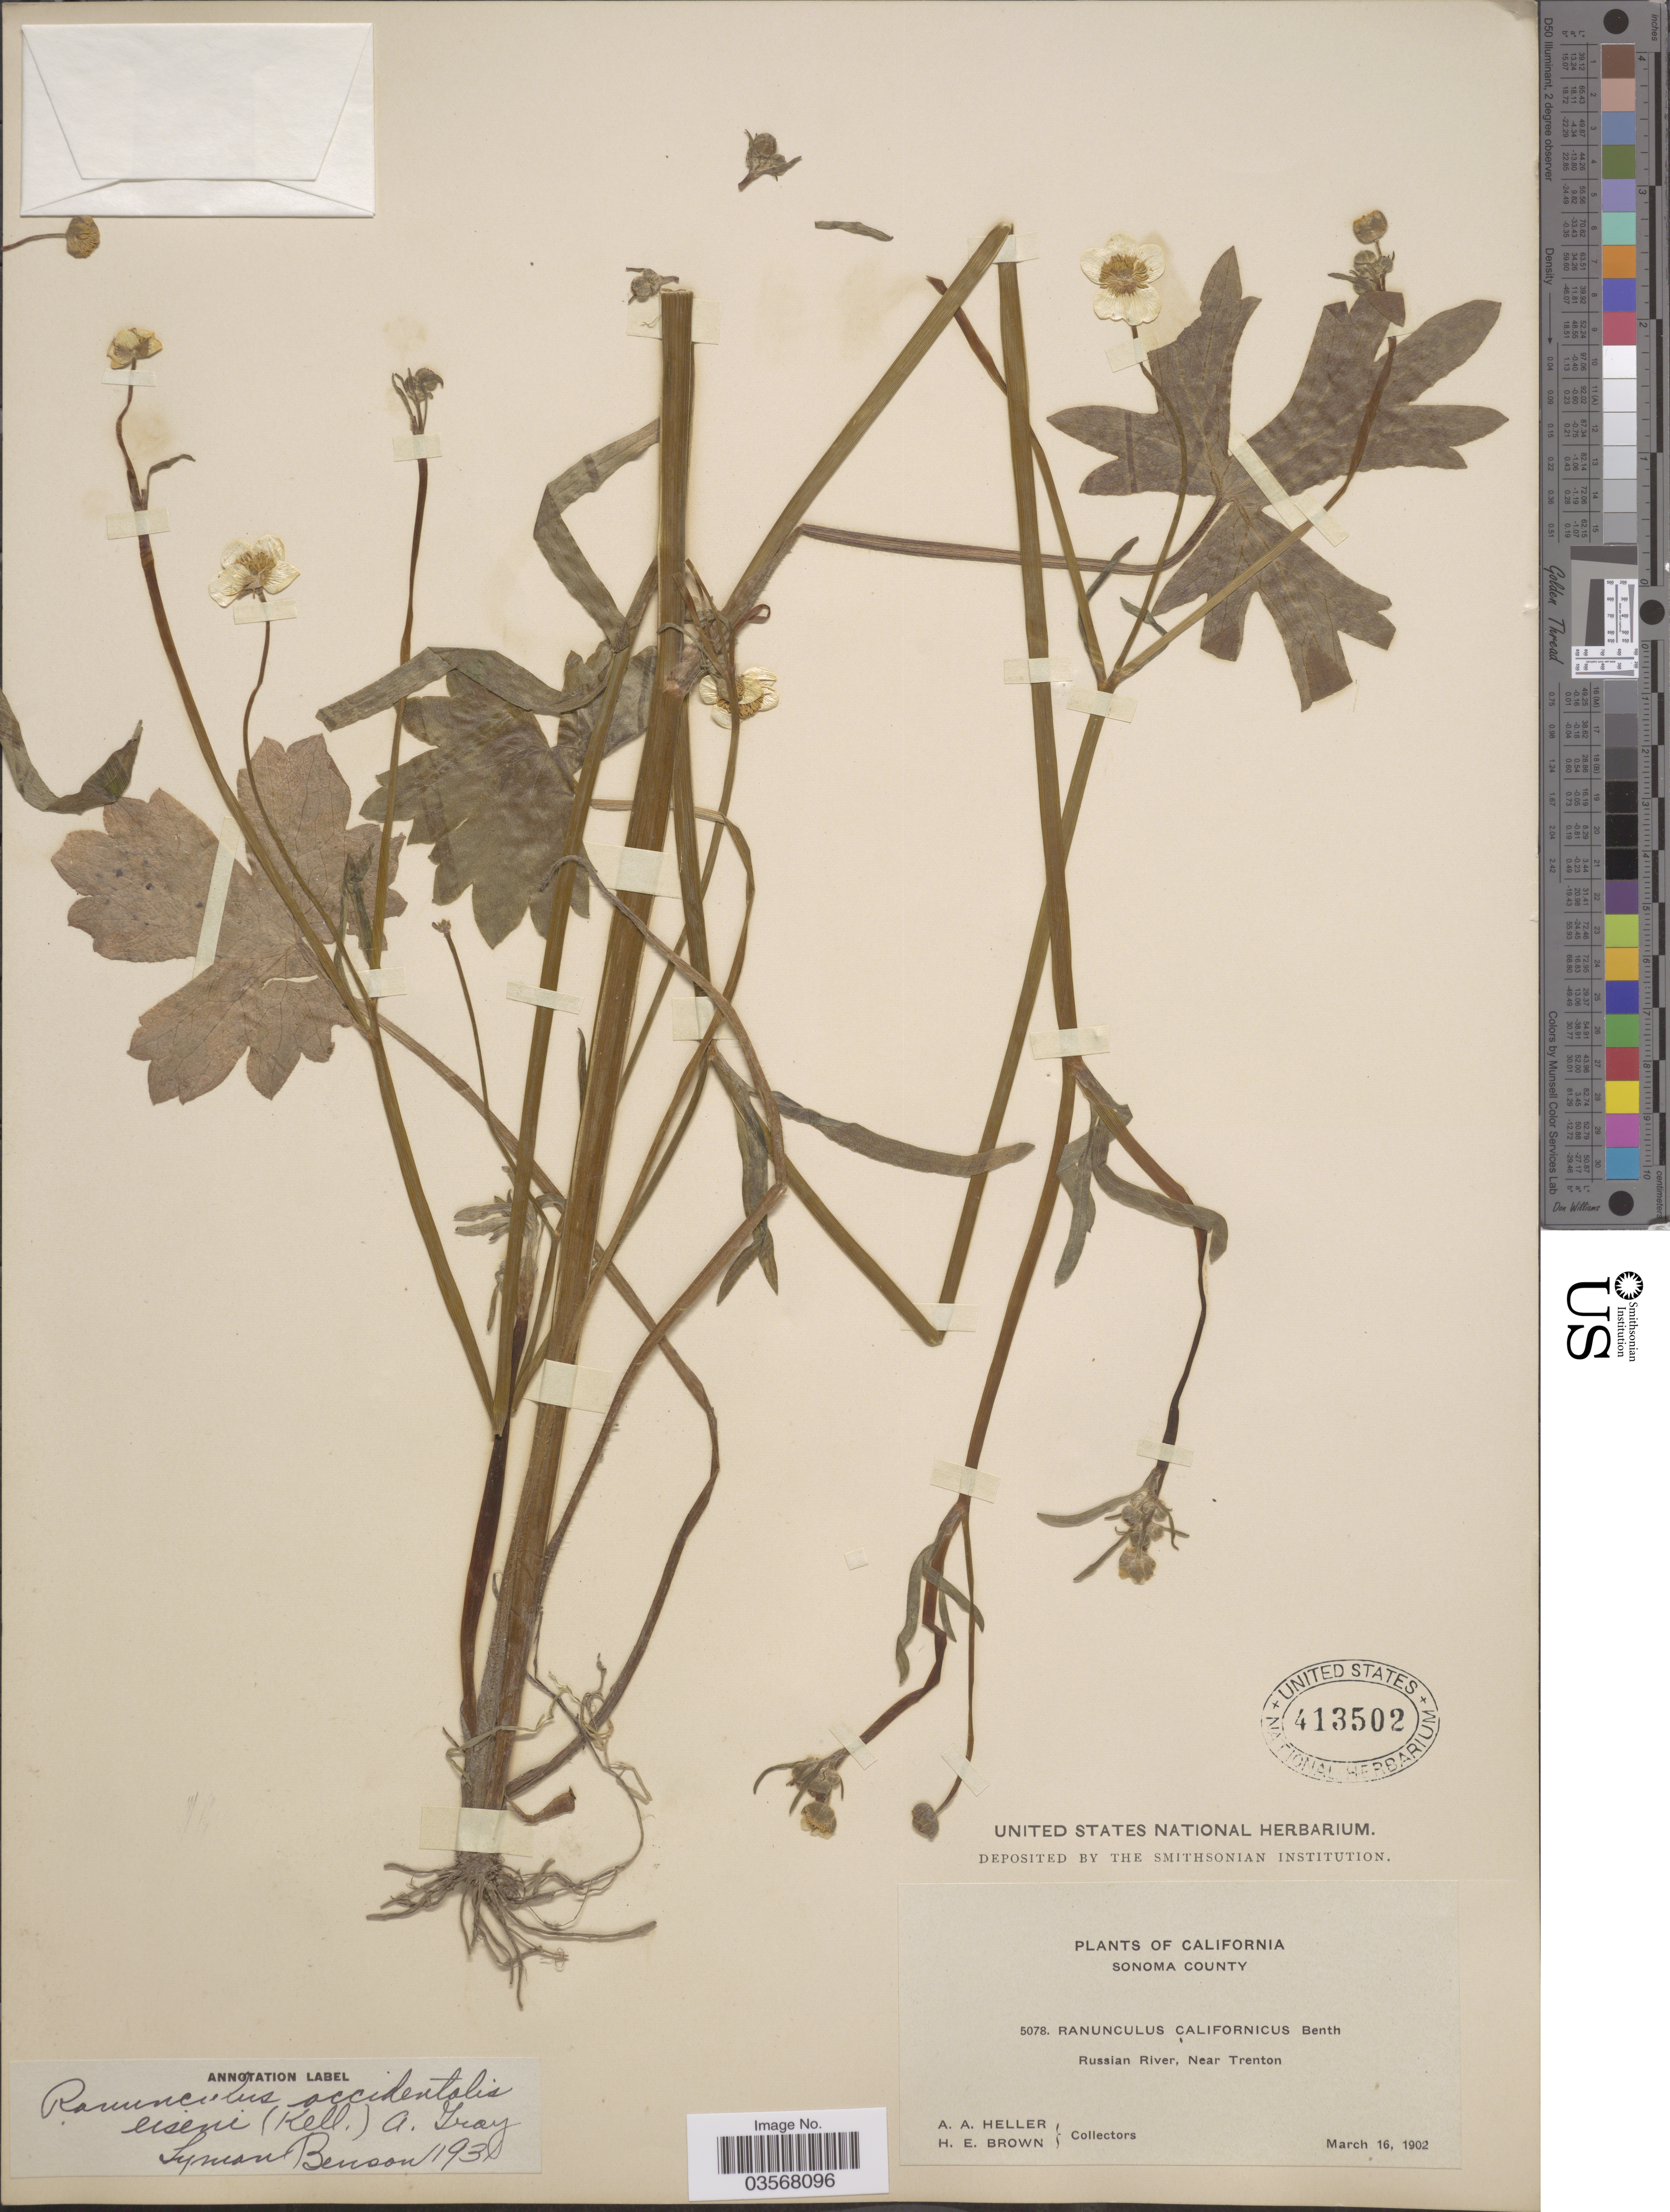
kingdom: Plantae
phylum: Tracheophyta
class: Magnoliopsida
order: Ranunculales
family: Ranunculaceae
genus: Ranunculus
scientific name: Ranunculus occidentalis var. eisenii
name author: Nutt.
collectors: A. A. Heller & H. E. Brown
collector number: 5078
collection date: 1902-03-16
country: United States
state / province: California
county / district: Sonoma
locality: Sonoma County. Russian River, Near Trenton.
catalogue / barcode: US 413502